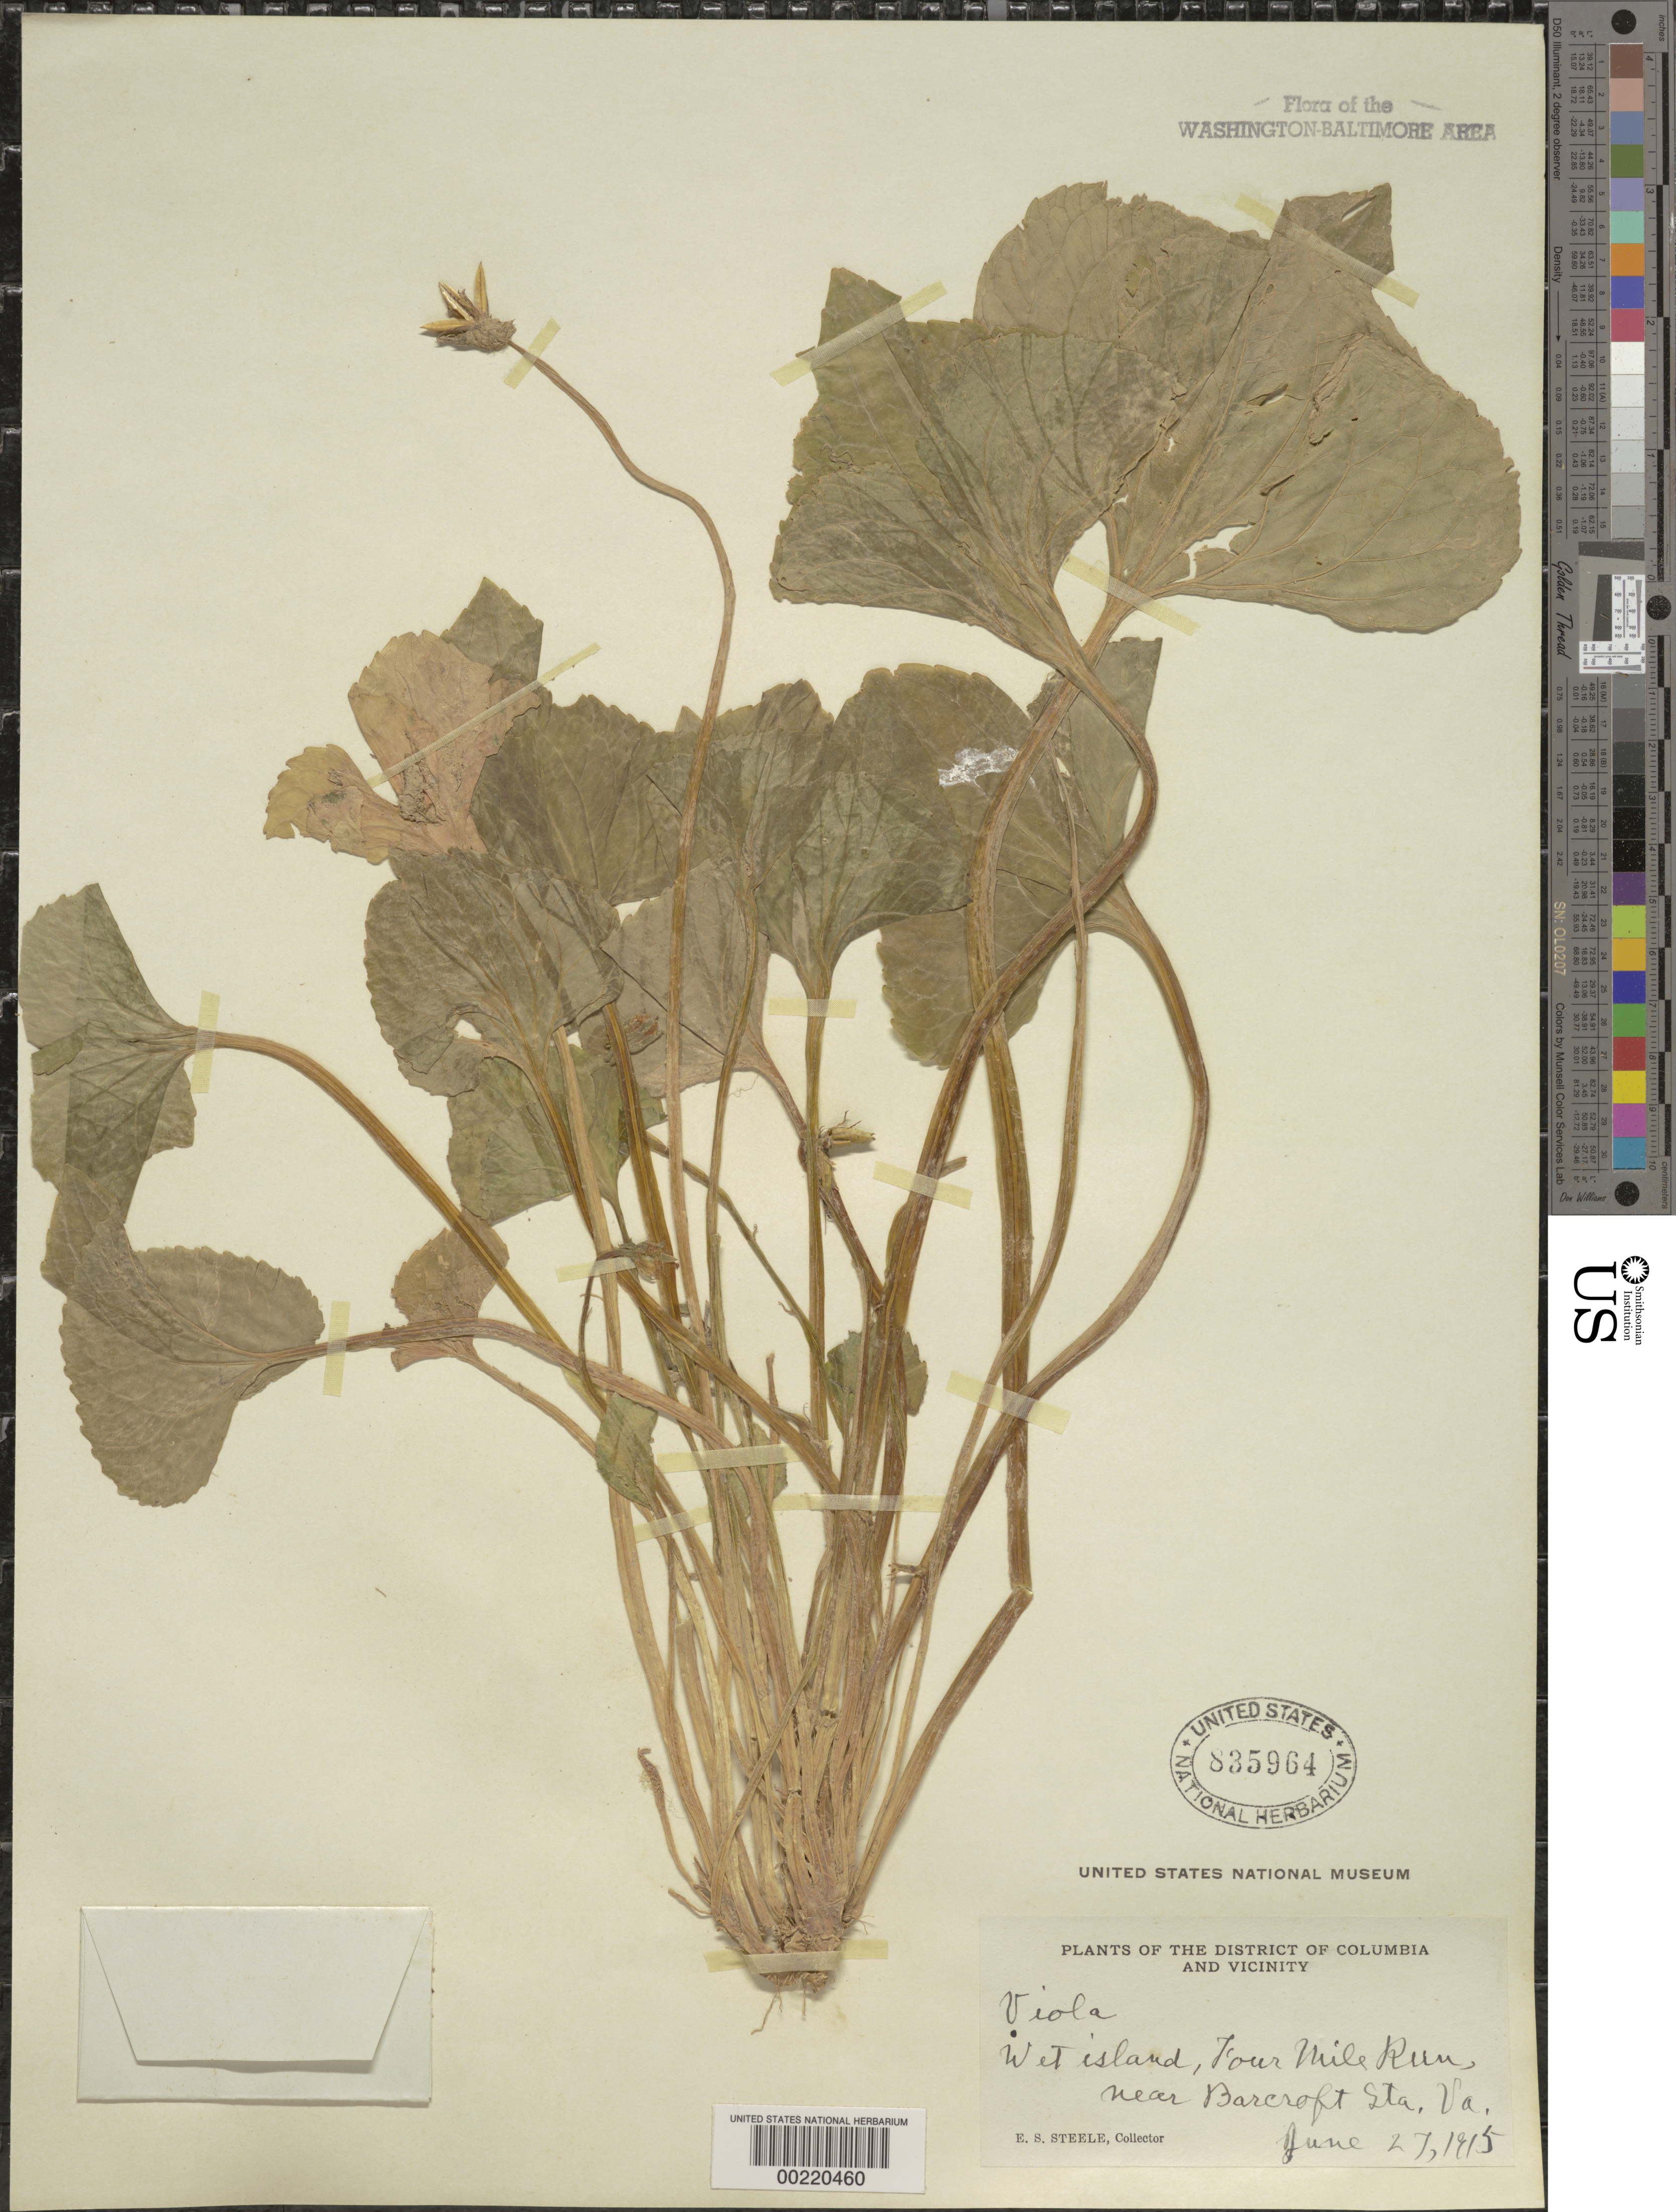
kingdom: Plantae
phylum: Tracheophyta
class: Magnoliopsida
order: Malpighiales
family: Violaceae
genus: Viola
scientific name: Viola sp.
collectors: E. Steele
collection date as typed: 27 Jun 1915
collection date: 1915-06-27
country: United States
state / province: Virginia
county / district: Arlington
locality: Four Mile Run, Barcroft vicinity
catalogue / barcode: US 835964